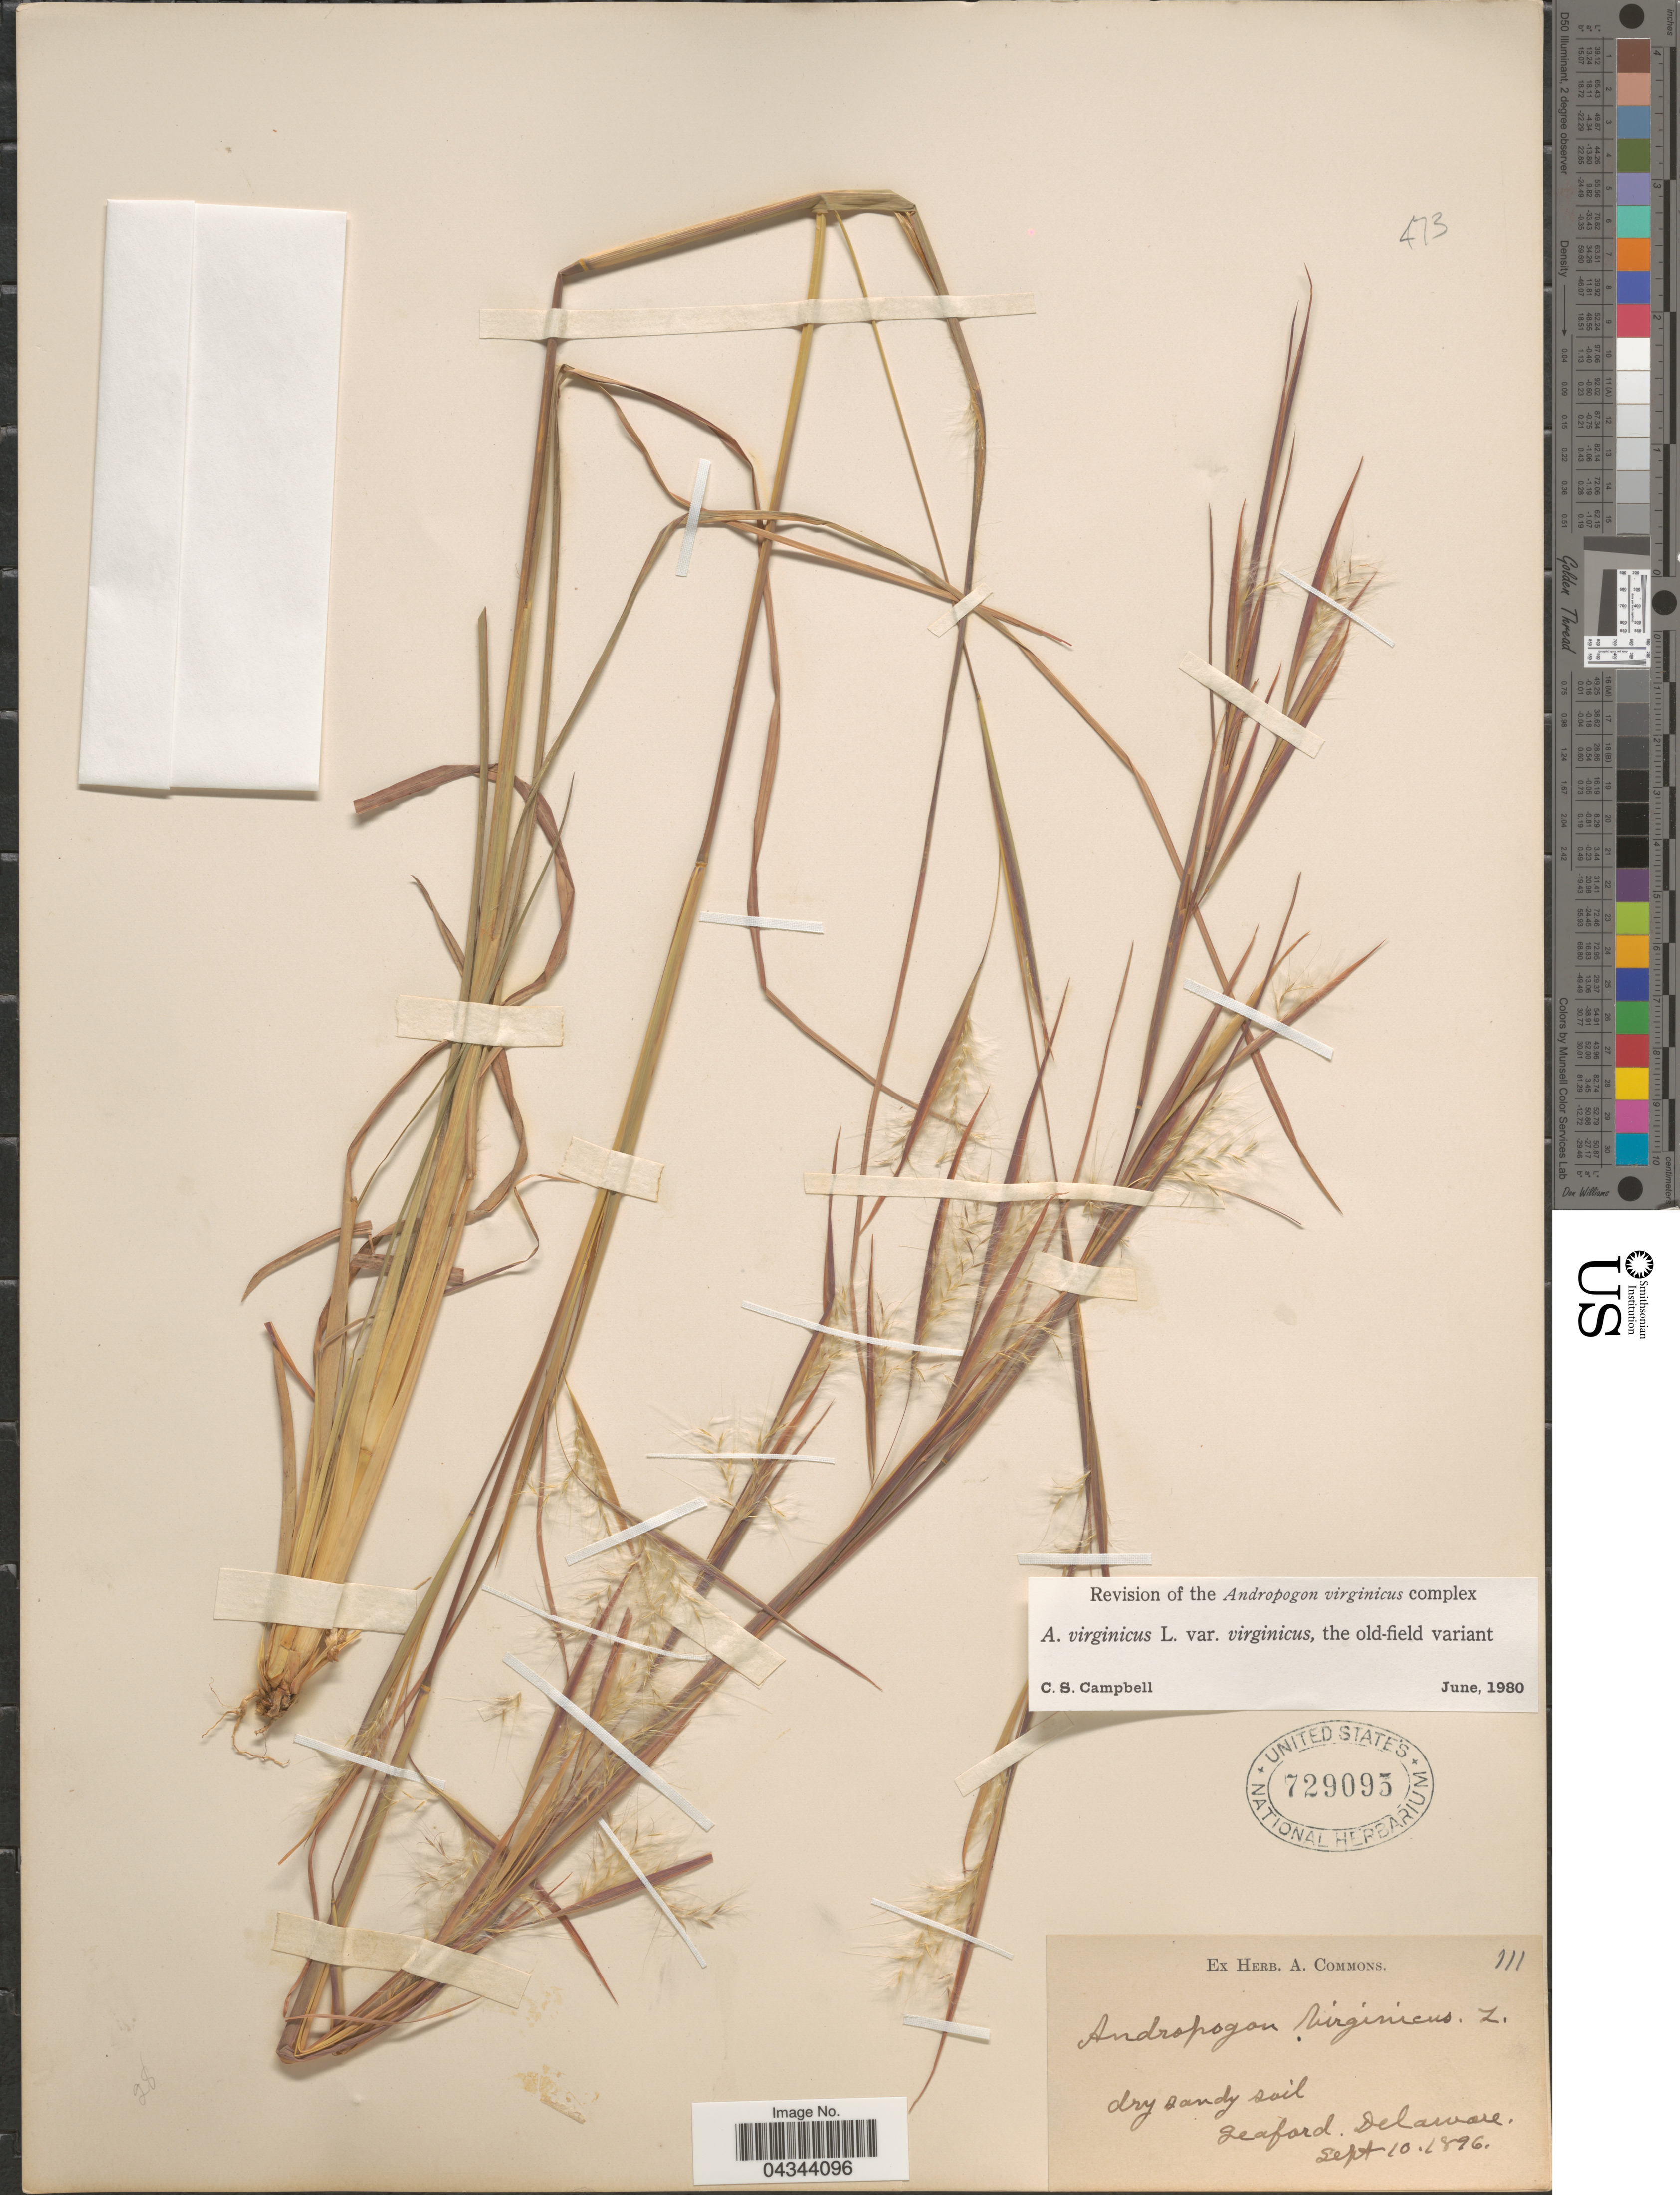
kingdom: Plantae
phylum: Tracheophyta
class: Liliopsida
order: Poales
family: Poaceae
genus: Andropogon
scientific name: Andropogon virginicus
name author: L.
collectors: ex herb. A. Commons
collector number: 111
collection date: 1896-09-10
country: United States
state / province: Delaware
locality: Seaford.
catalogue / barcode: US 729095